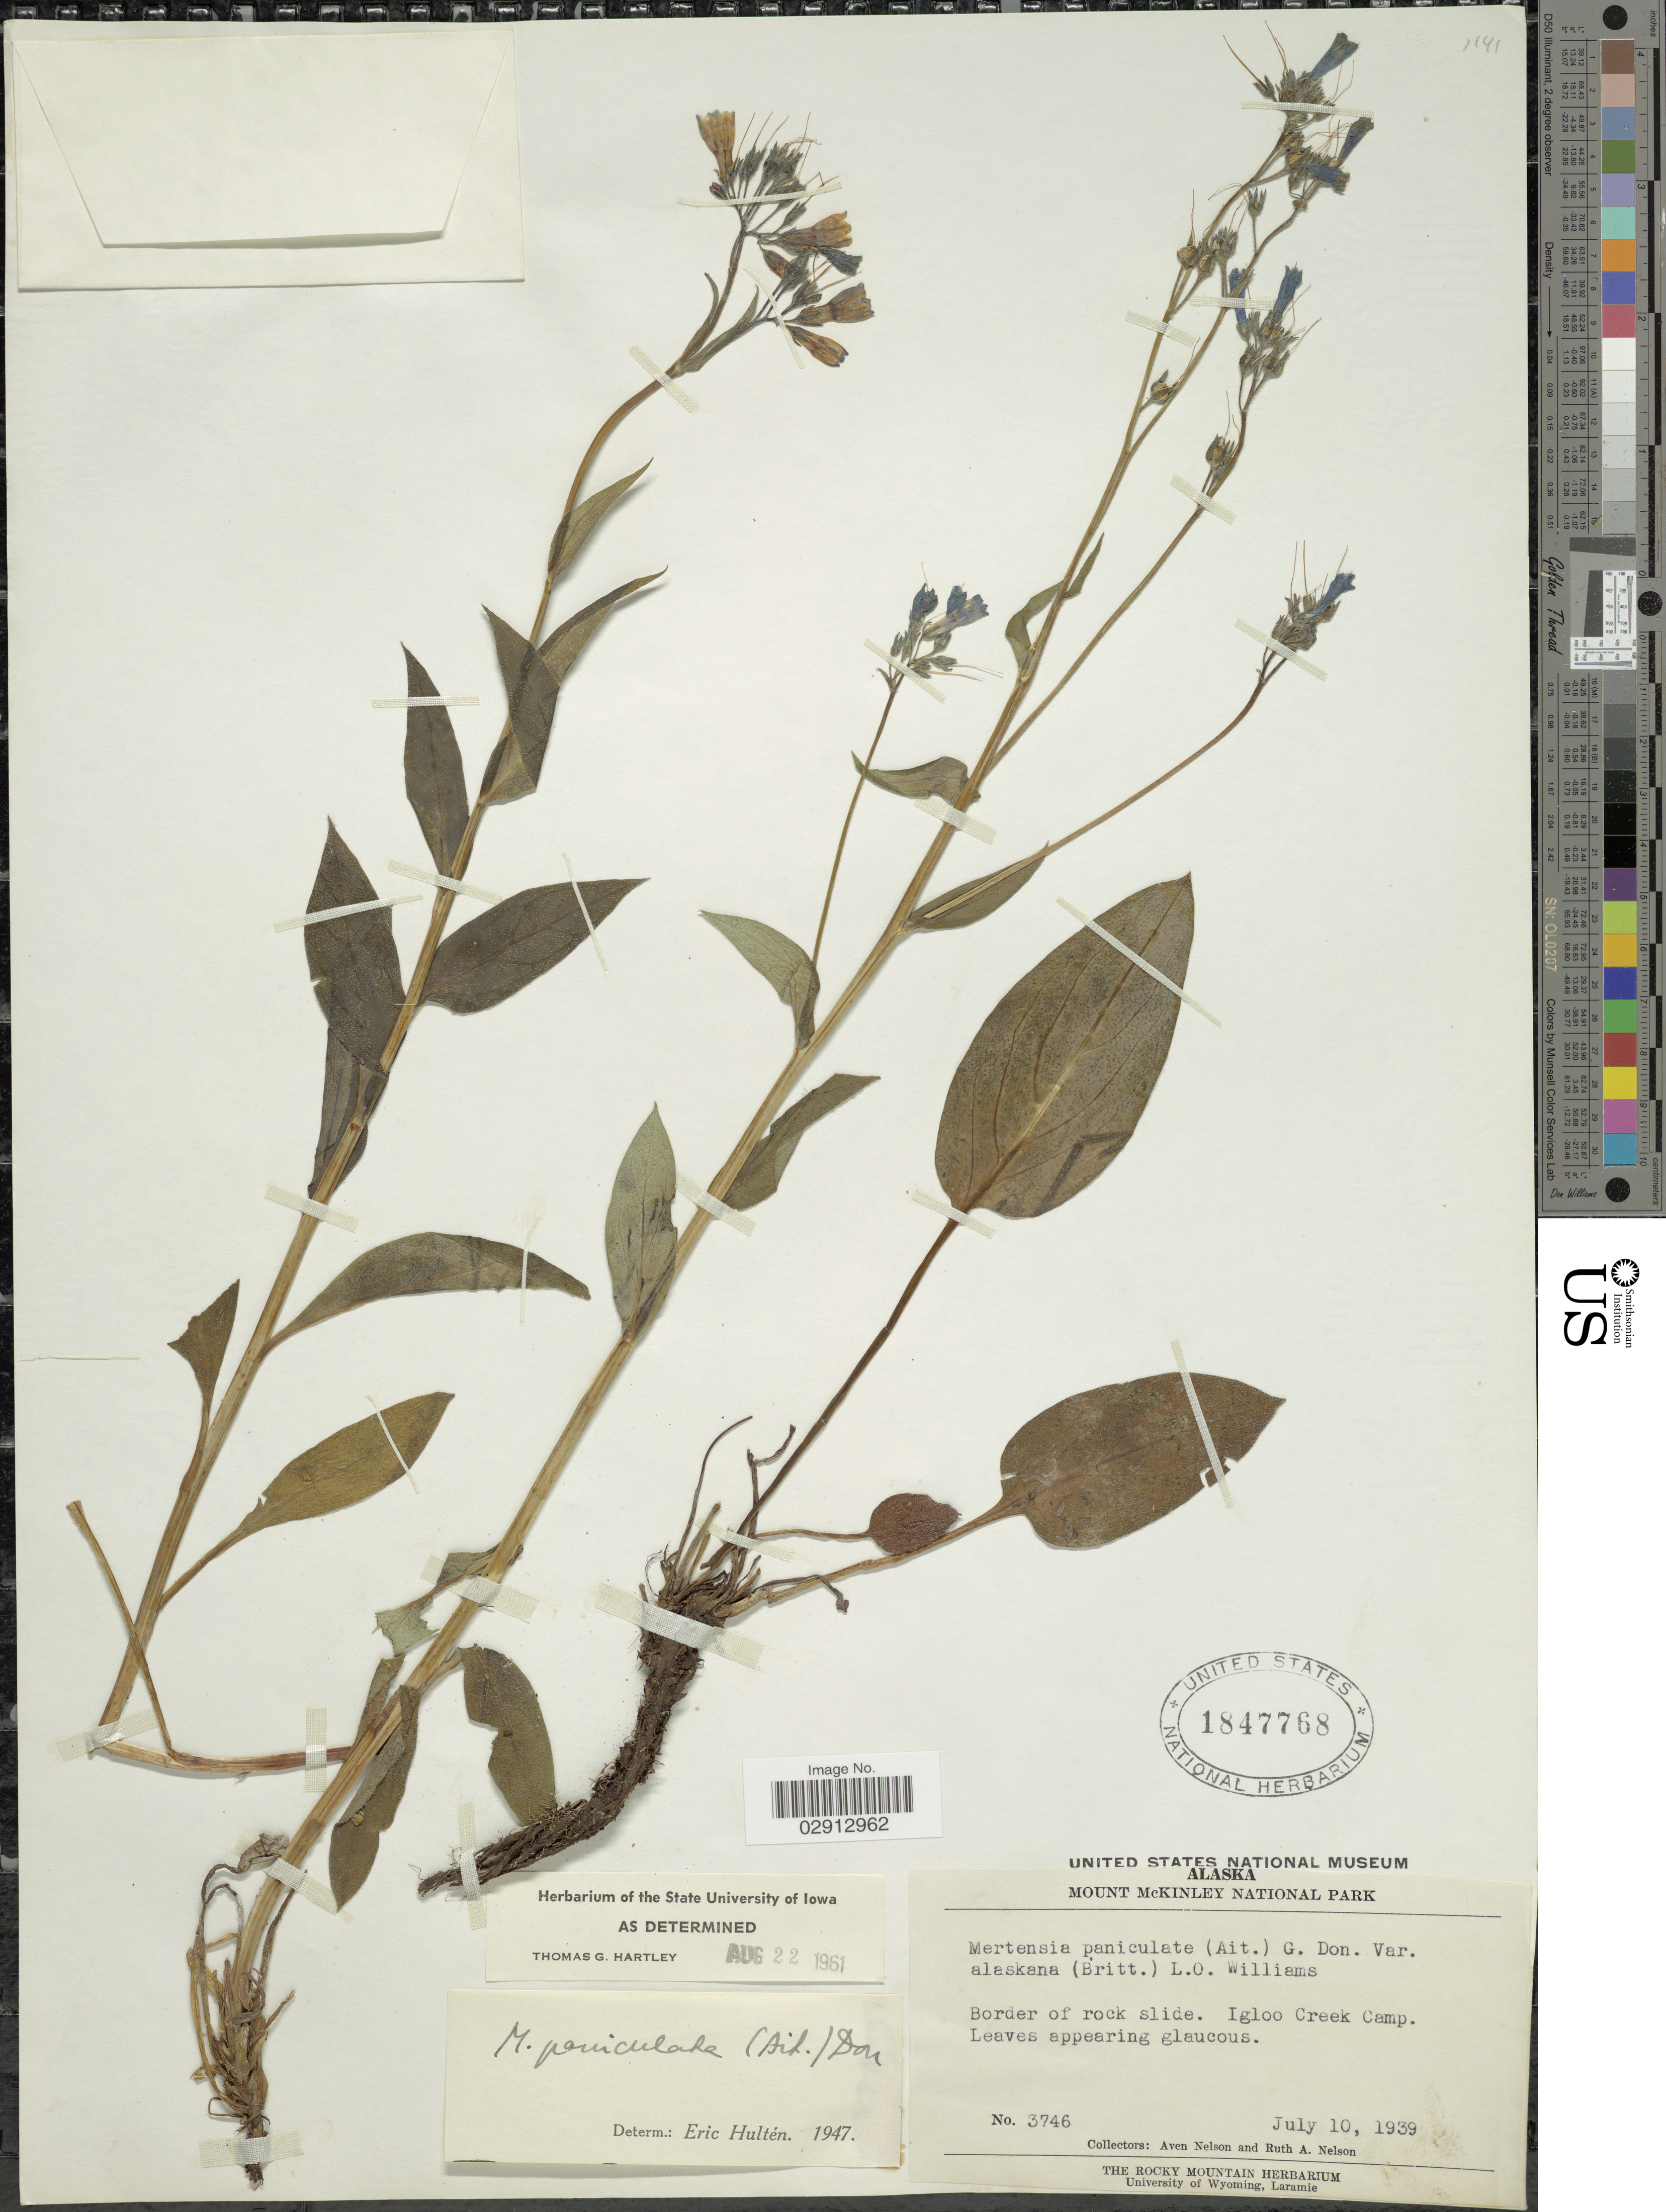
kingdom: Plantae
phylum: Tracheophyta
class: Magnoliopsida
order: Boraginales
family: Boraginaceae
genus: Mertensia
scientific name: Mertensia paniculata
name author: (Aiton) G. Don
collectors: A. Nelson & R. A. Nelson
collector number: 3746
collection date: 1939-07-10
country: United States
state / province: Alaska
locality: Mount McKinley National Park. Igloo Creek Camp.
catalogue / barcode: US 1847768